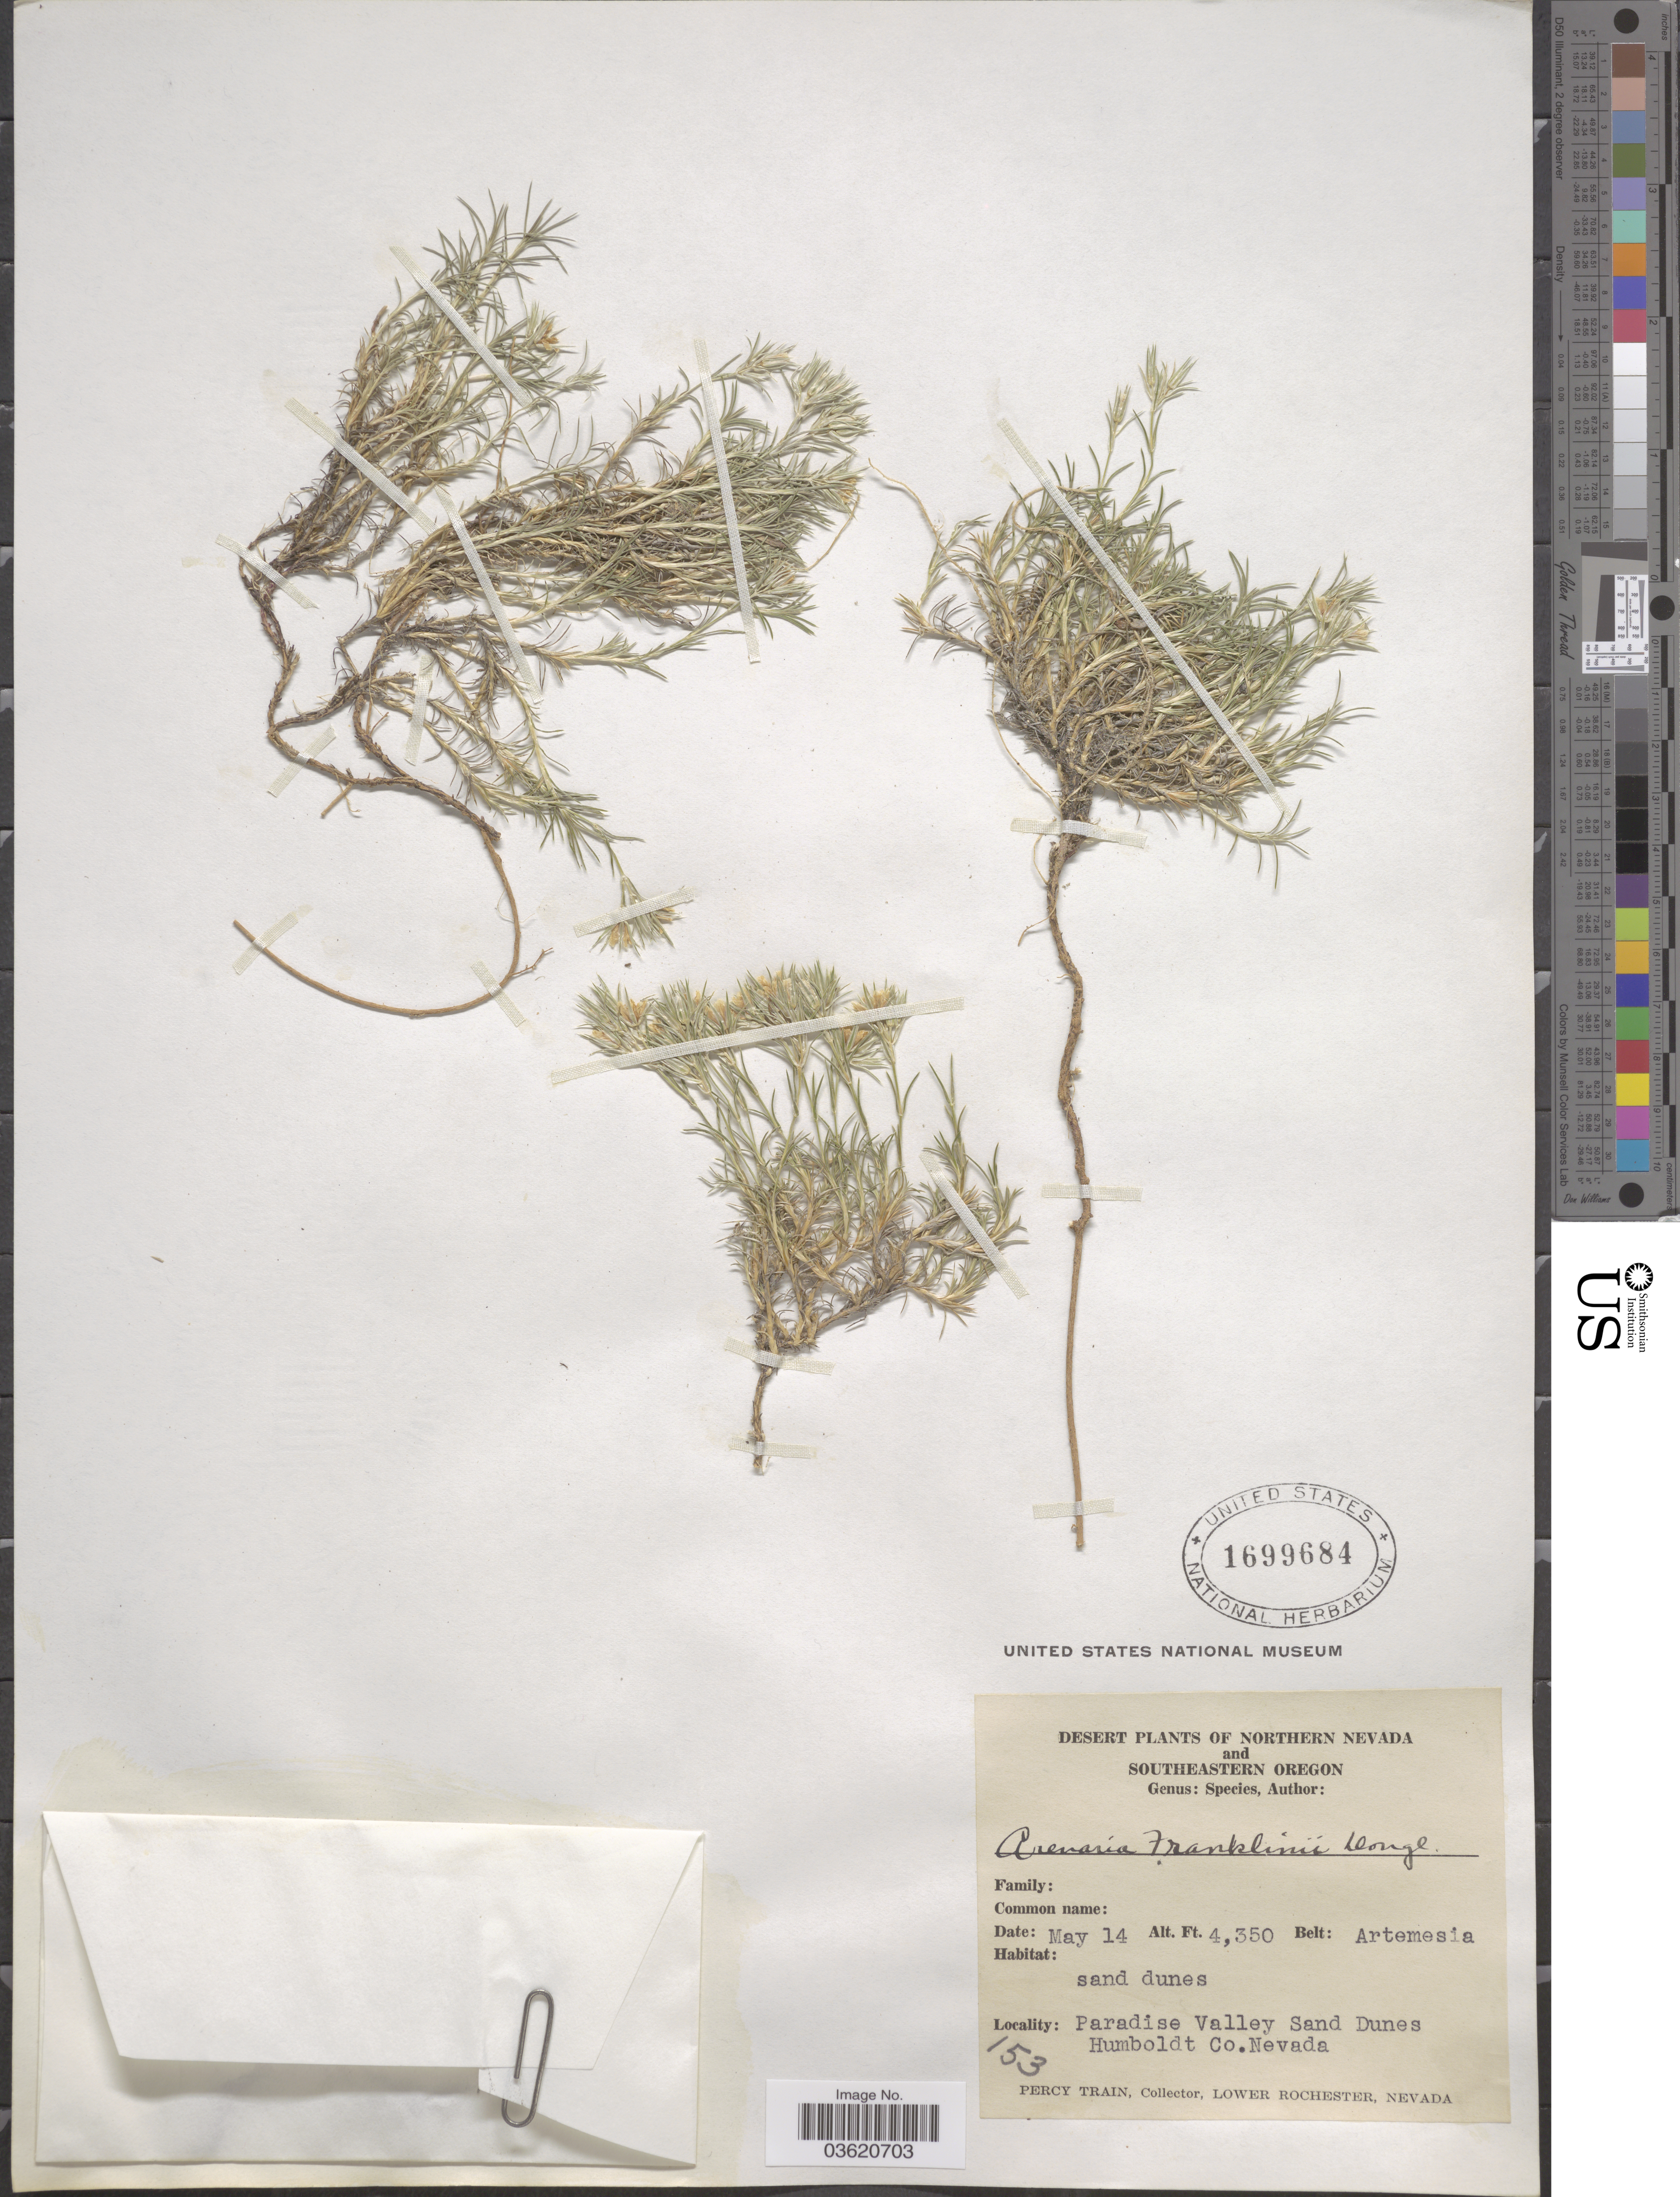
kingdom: Plantae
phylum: Tracheophyta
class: Magnoliopsida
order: Caryophyllales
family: Caryophyllaceae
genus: Eremogone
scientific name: Eremogone franklinii var. franklinii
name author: (Douglas ex Hook.) R.L. Hartm. & Rabeler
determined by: Strong, Mark T., (BOT), Smithsonian Institution - National Museum of Natural History (UNITED STATES)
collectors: P. Train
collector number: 153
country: United States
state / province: Nevada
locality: Desert. Northern Nevada. Paradise valley Sand Dunes. Humboldt Co.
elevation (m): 1326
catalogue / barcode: US 1699684